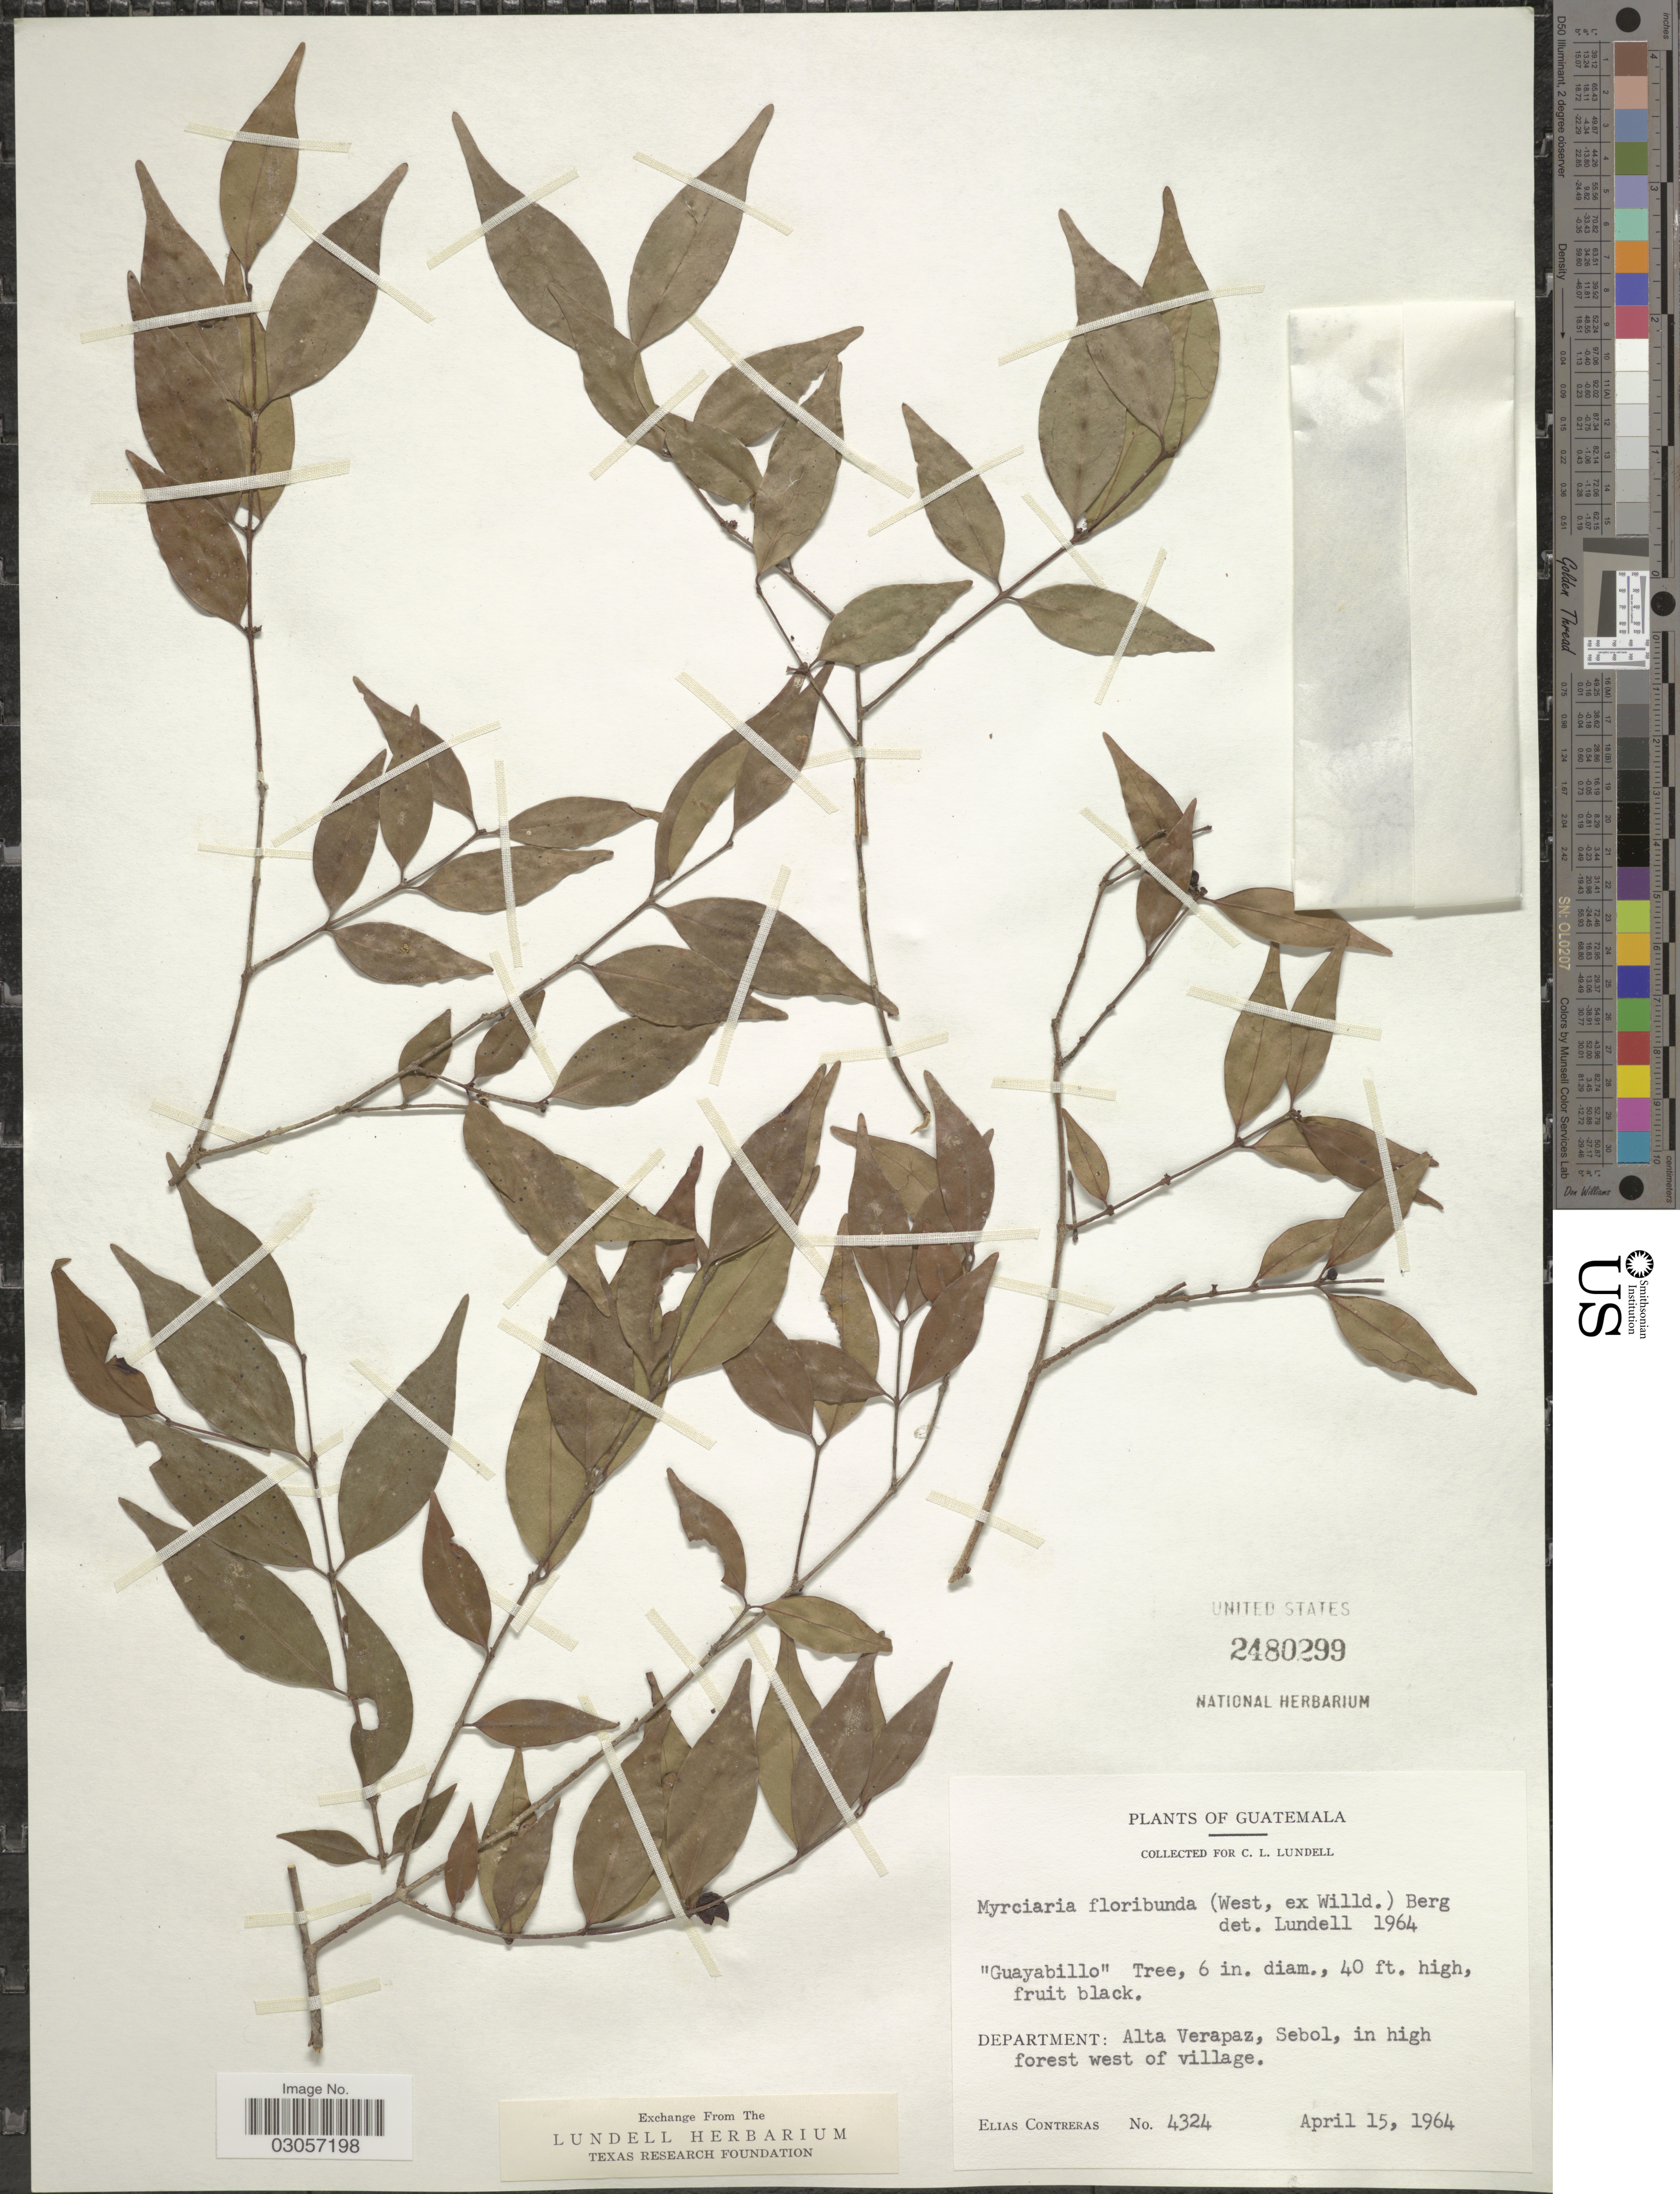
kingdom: Plantae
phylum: Tracheophyta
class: Magnoliopsida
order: Myrtales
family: Myrtaceae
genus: Myrciaria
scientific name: Myrciaria floribunda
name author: (H. West ex Willd.) O. Berg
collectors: E. Contreras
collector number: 4324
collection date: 1964-04-15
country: Guatemala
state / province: Alta Verapaz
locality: Department: Alta Verapaz, Sebol, in high forest west of village.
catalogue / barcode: US 2480299